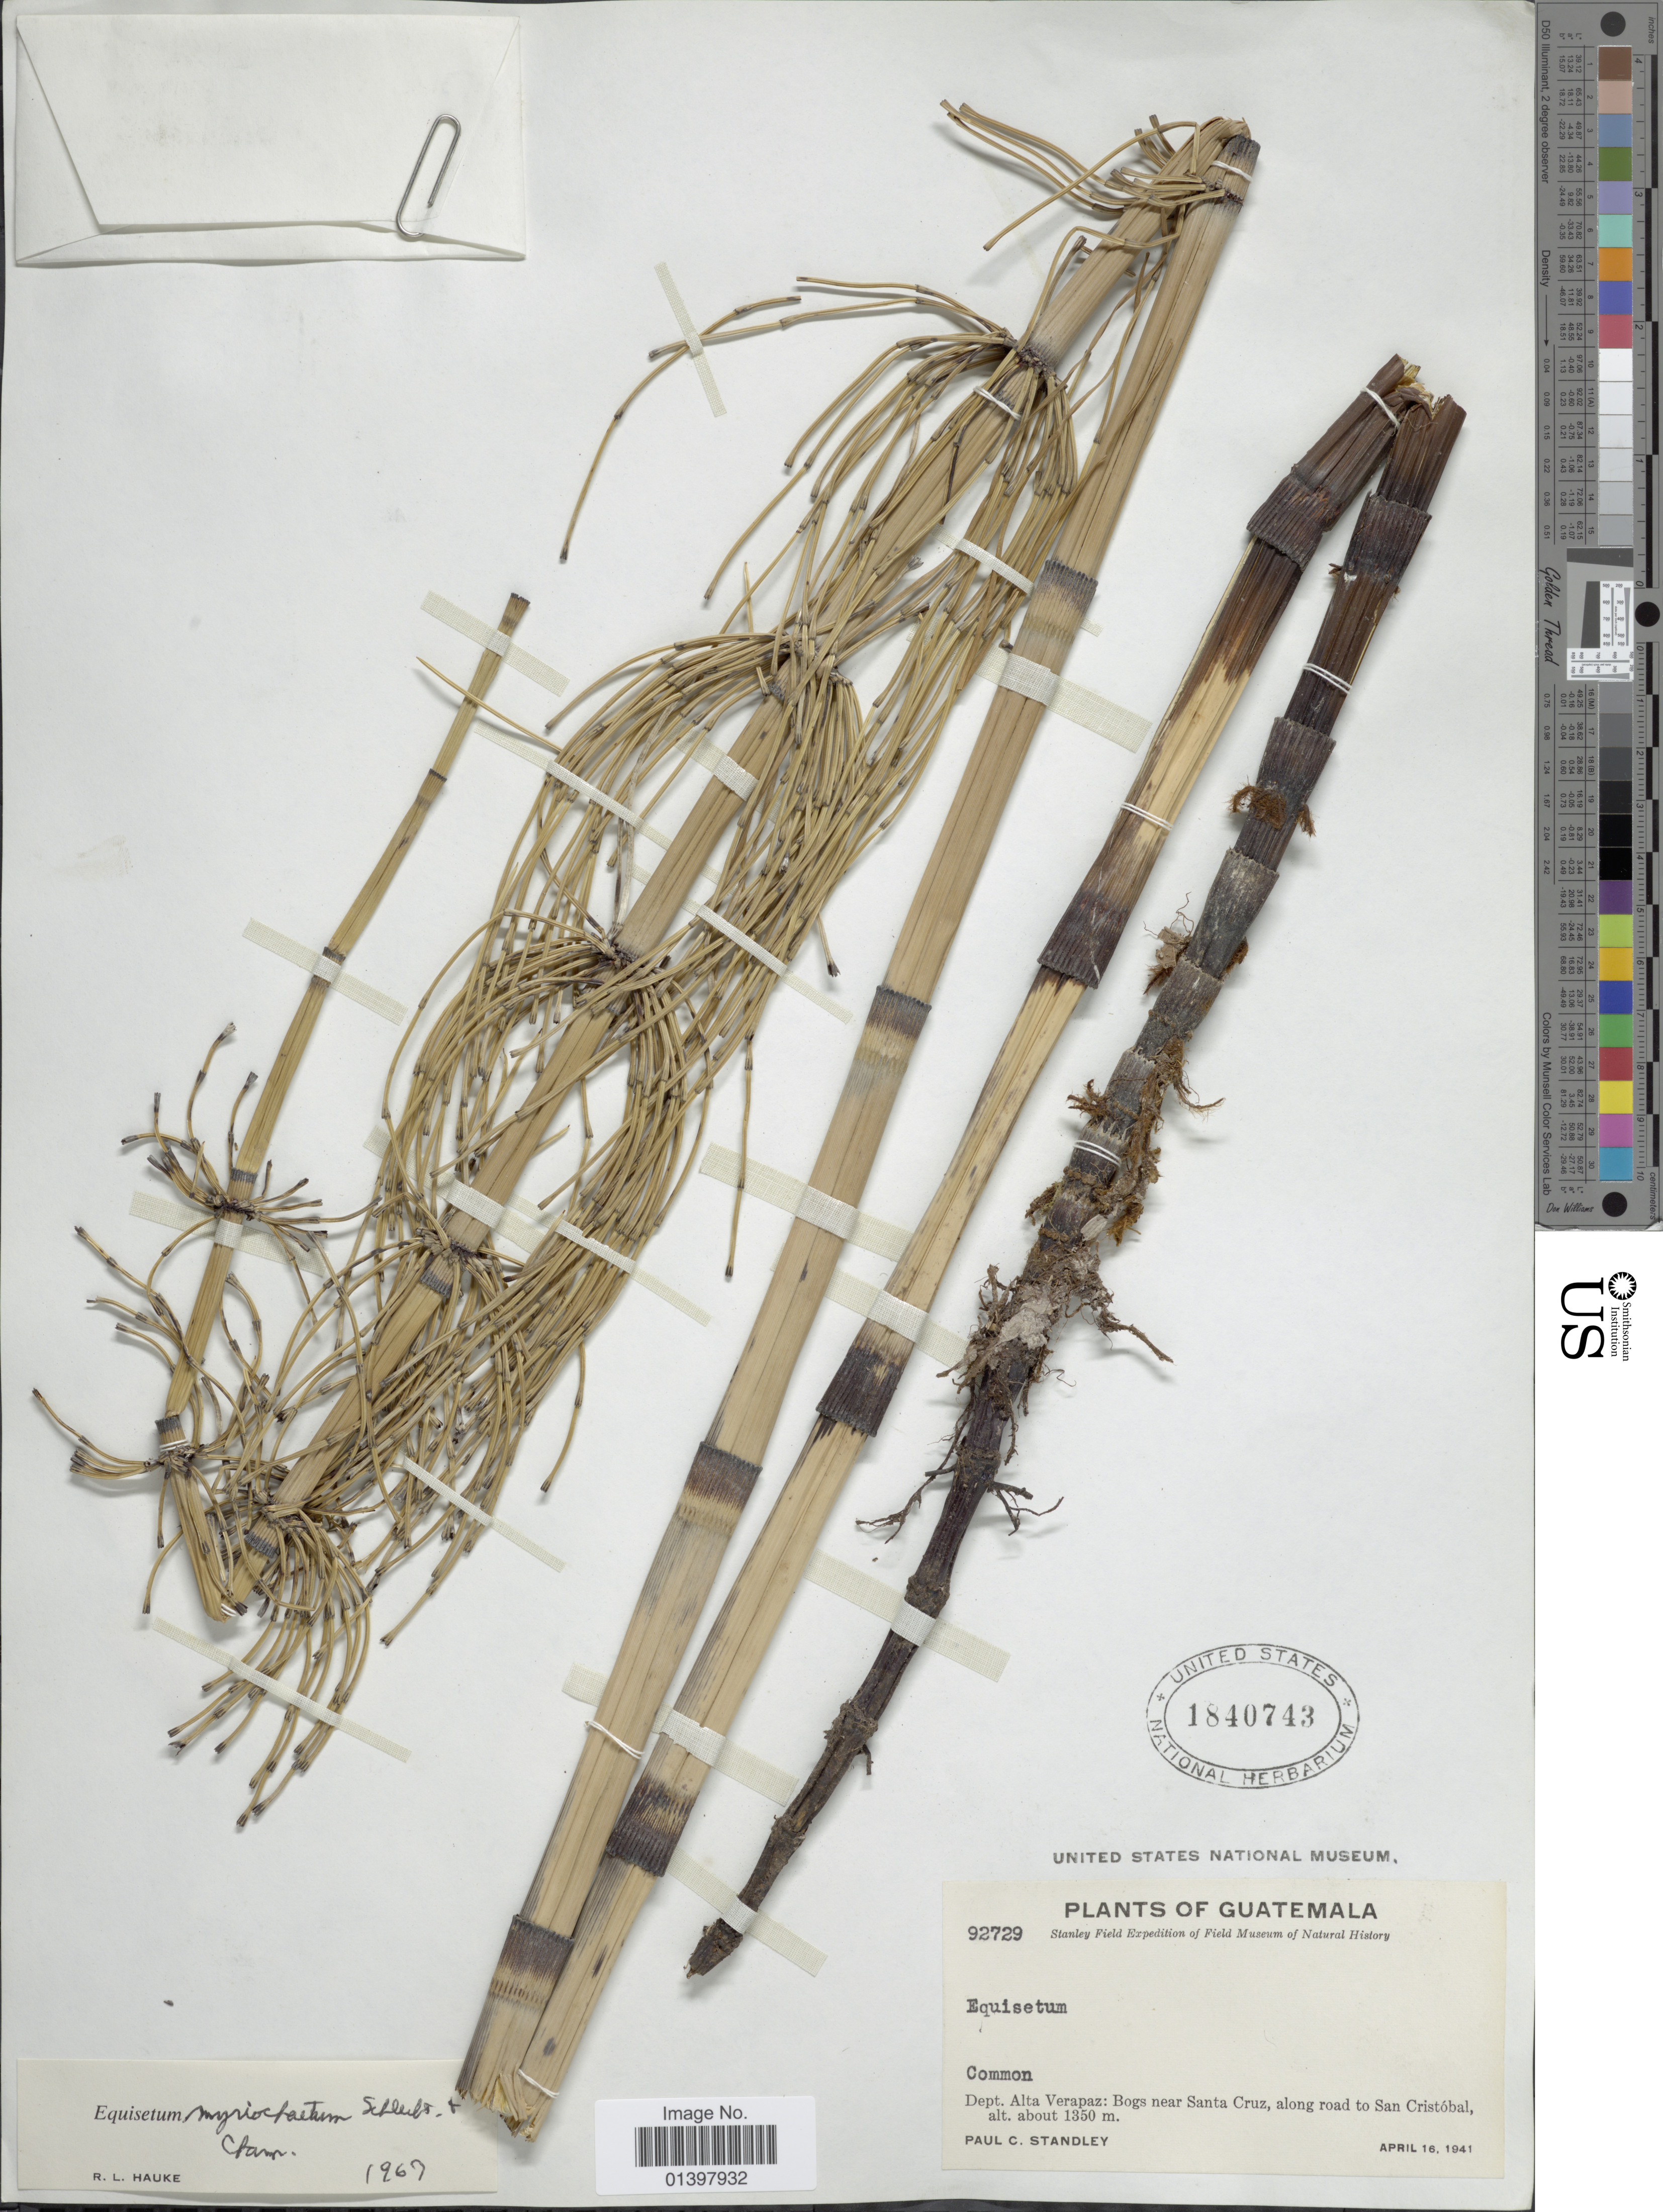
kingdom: Plantae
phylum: Tracheophyta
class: Polypodiopsida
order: Equisetales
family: Equisetaceae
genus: Equisetum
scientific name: Equisetum myriochaetum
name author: Schltdl. & Cham.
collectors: P. C. Standley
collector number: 92729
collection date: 1941-04-16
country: Guatemala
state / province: Alta Verapaz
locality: Bogs near Santa Cruz, along road to San Cristóbal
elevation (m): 1350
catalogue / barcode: US 1840743